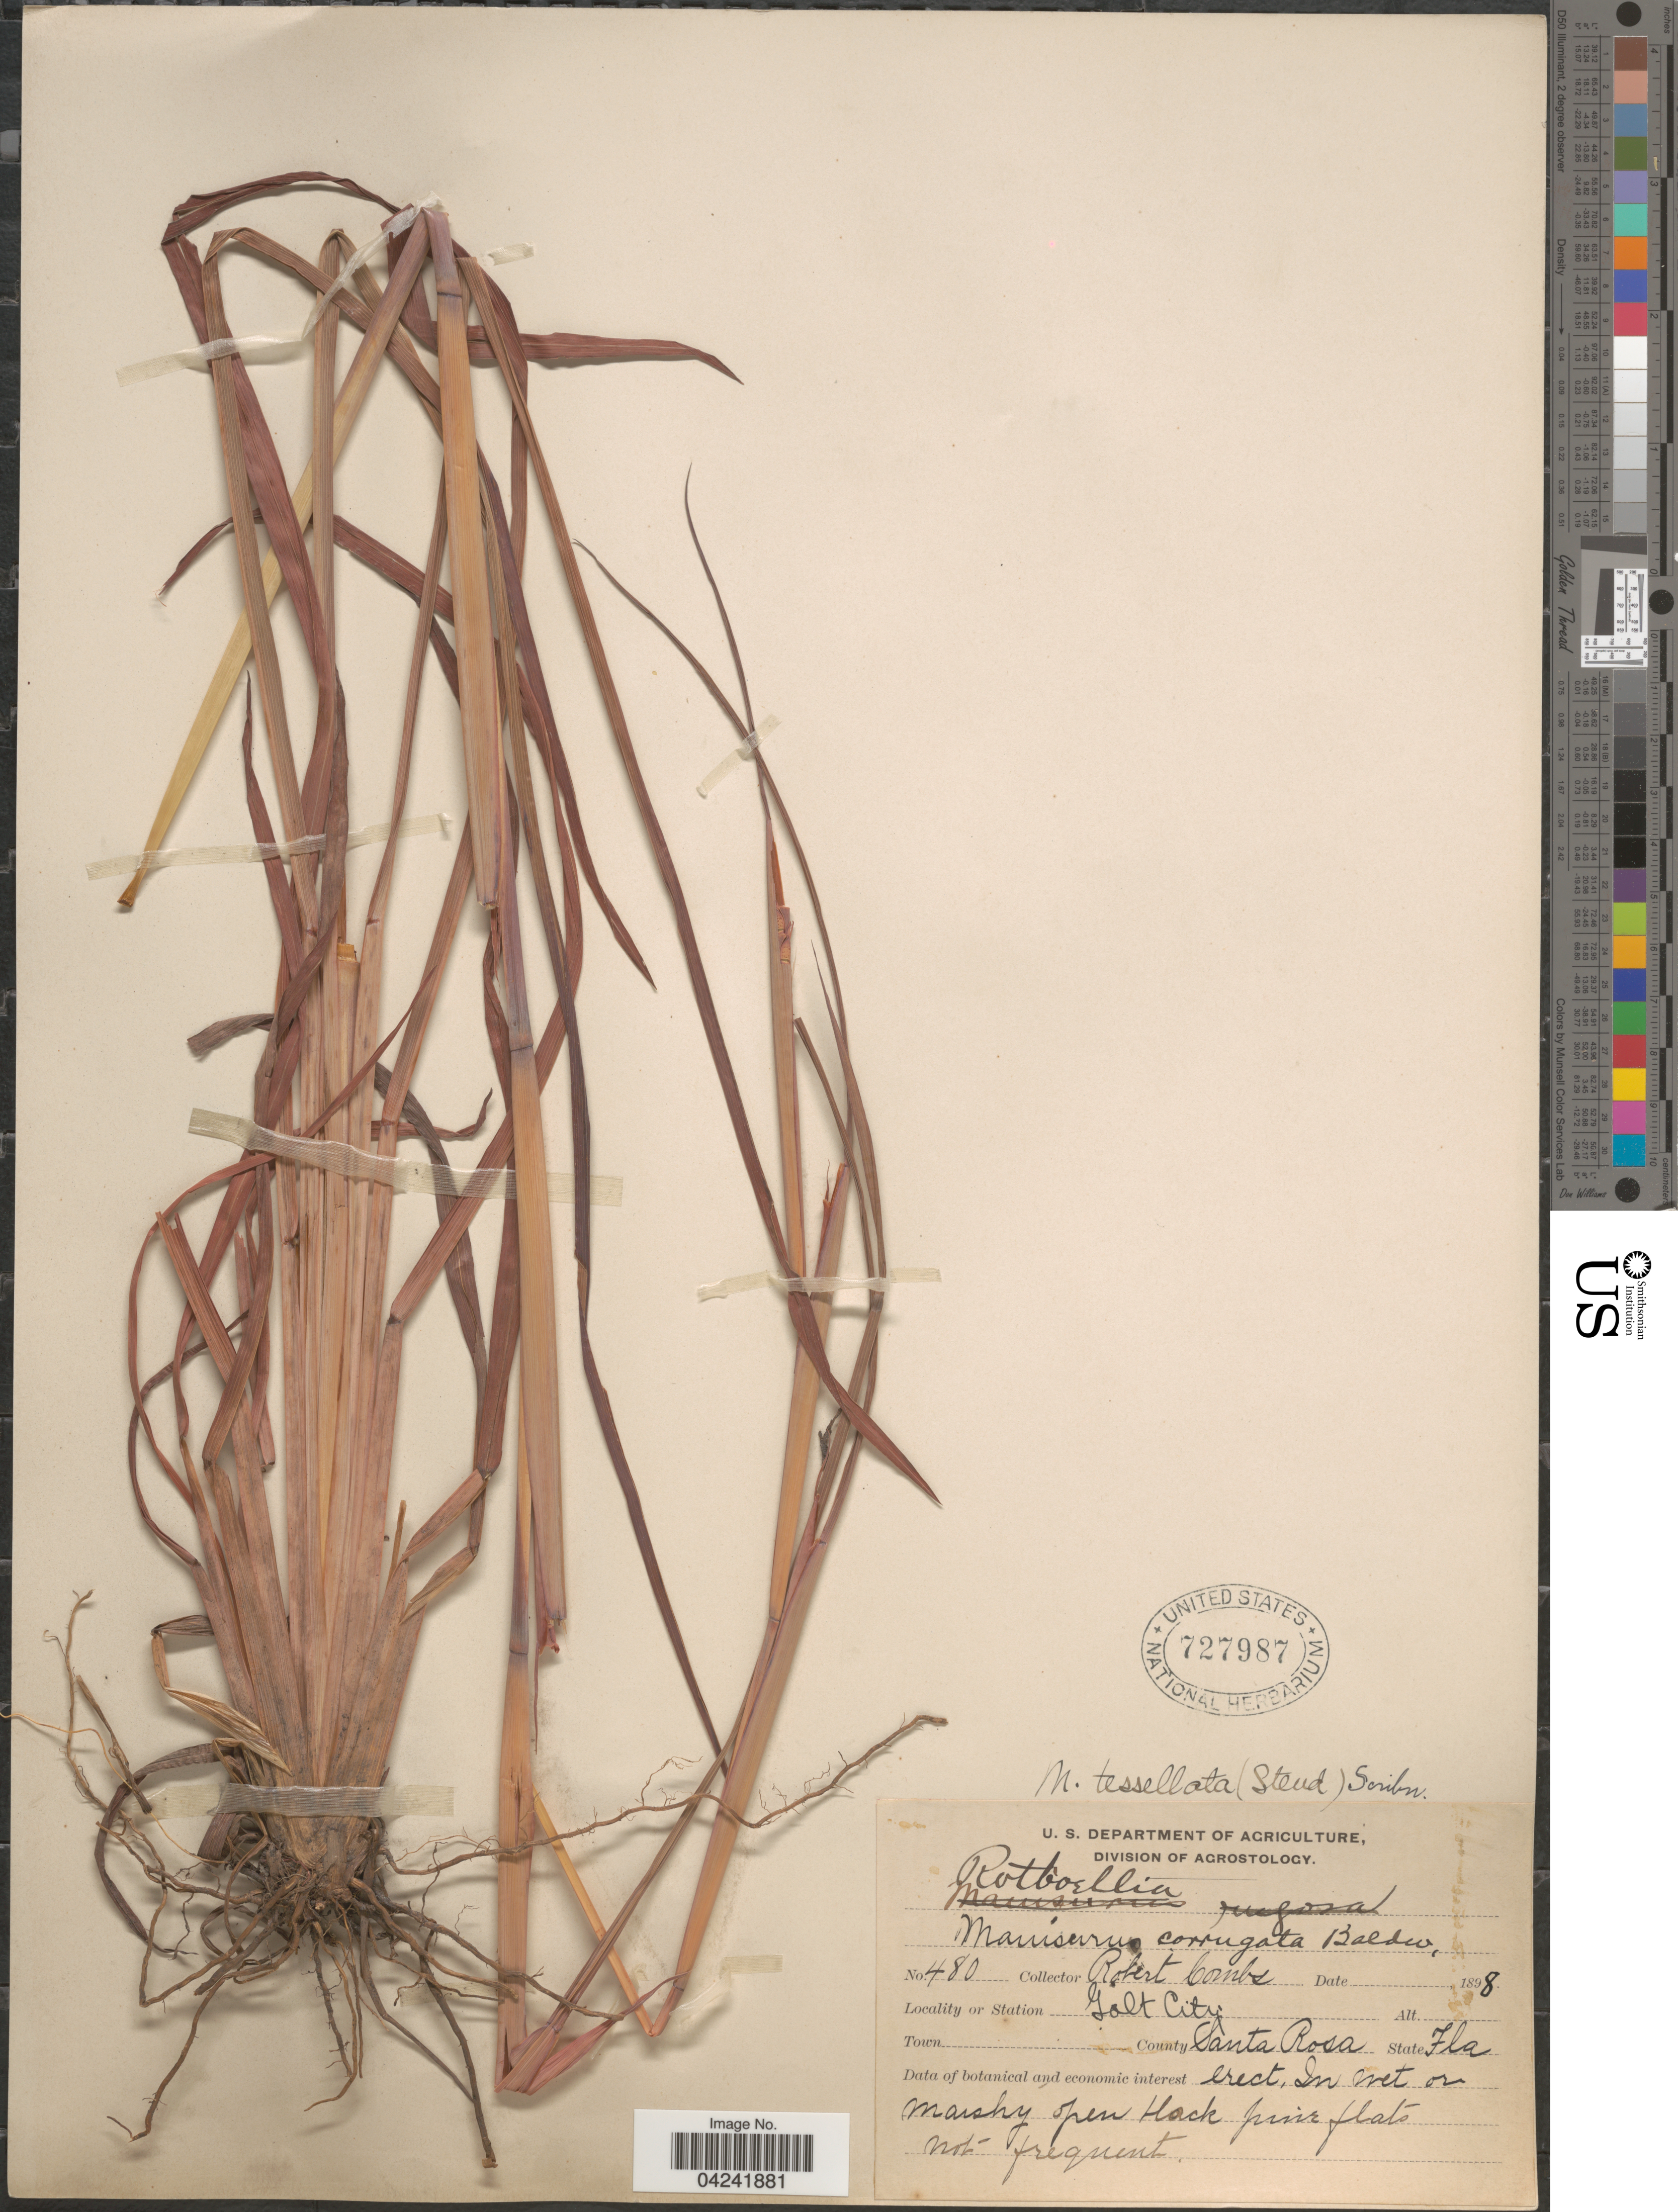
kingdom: Plantae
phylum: Tracheophyta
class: Liliopsida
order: Poales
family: Poaceae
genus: Mnesithea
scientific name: Mnesithea tessellata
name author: (Steud.) de Koning & Sosef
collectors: R. Combs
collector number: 480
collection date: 1898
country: United States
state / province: Florida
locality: Galt City. County Santa Rosa.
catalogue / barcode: US 727987